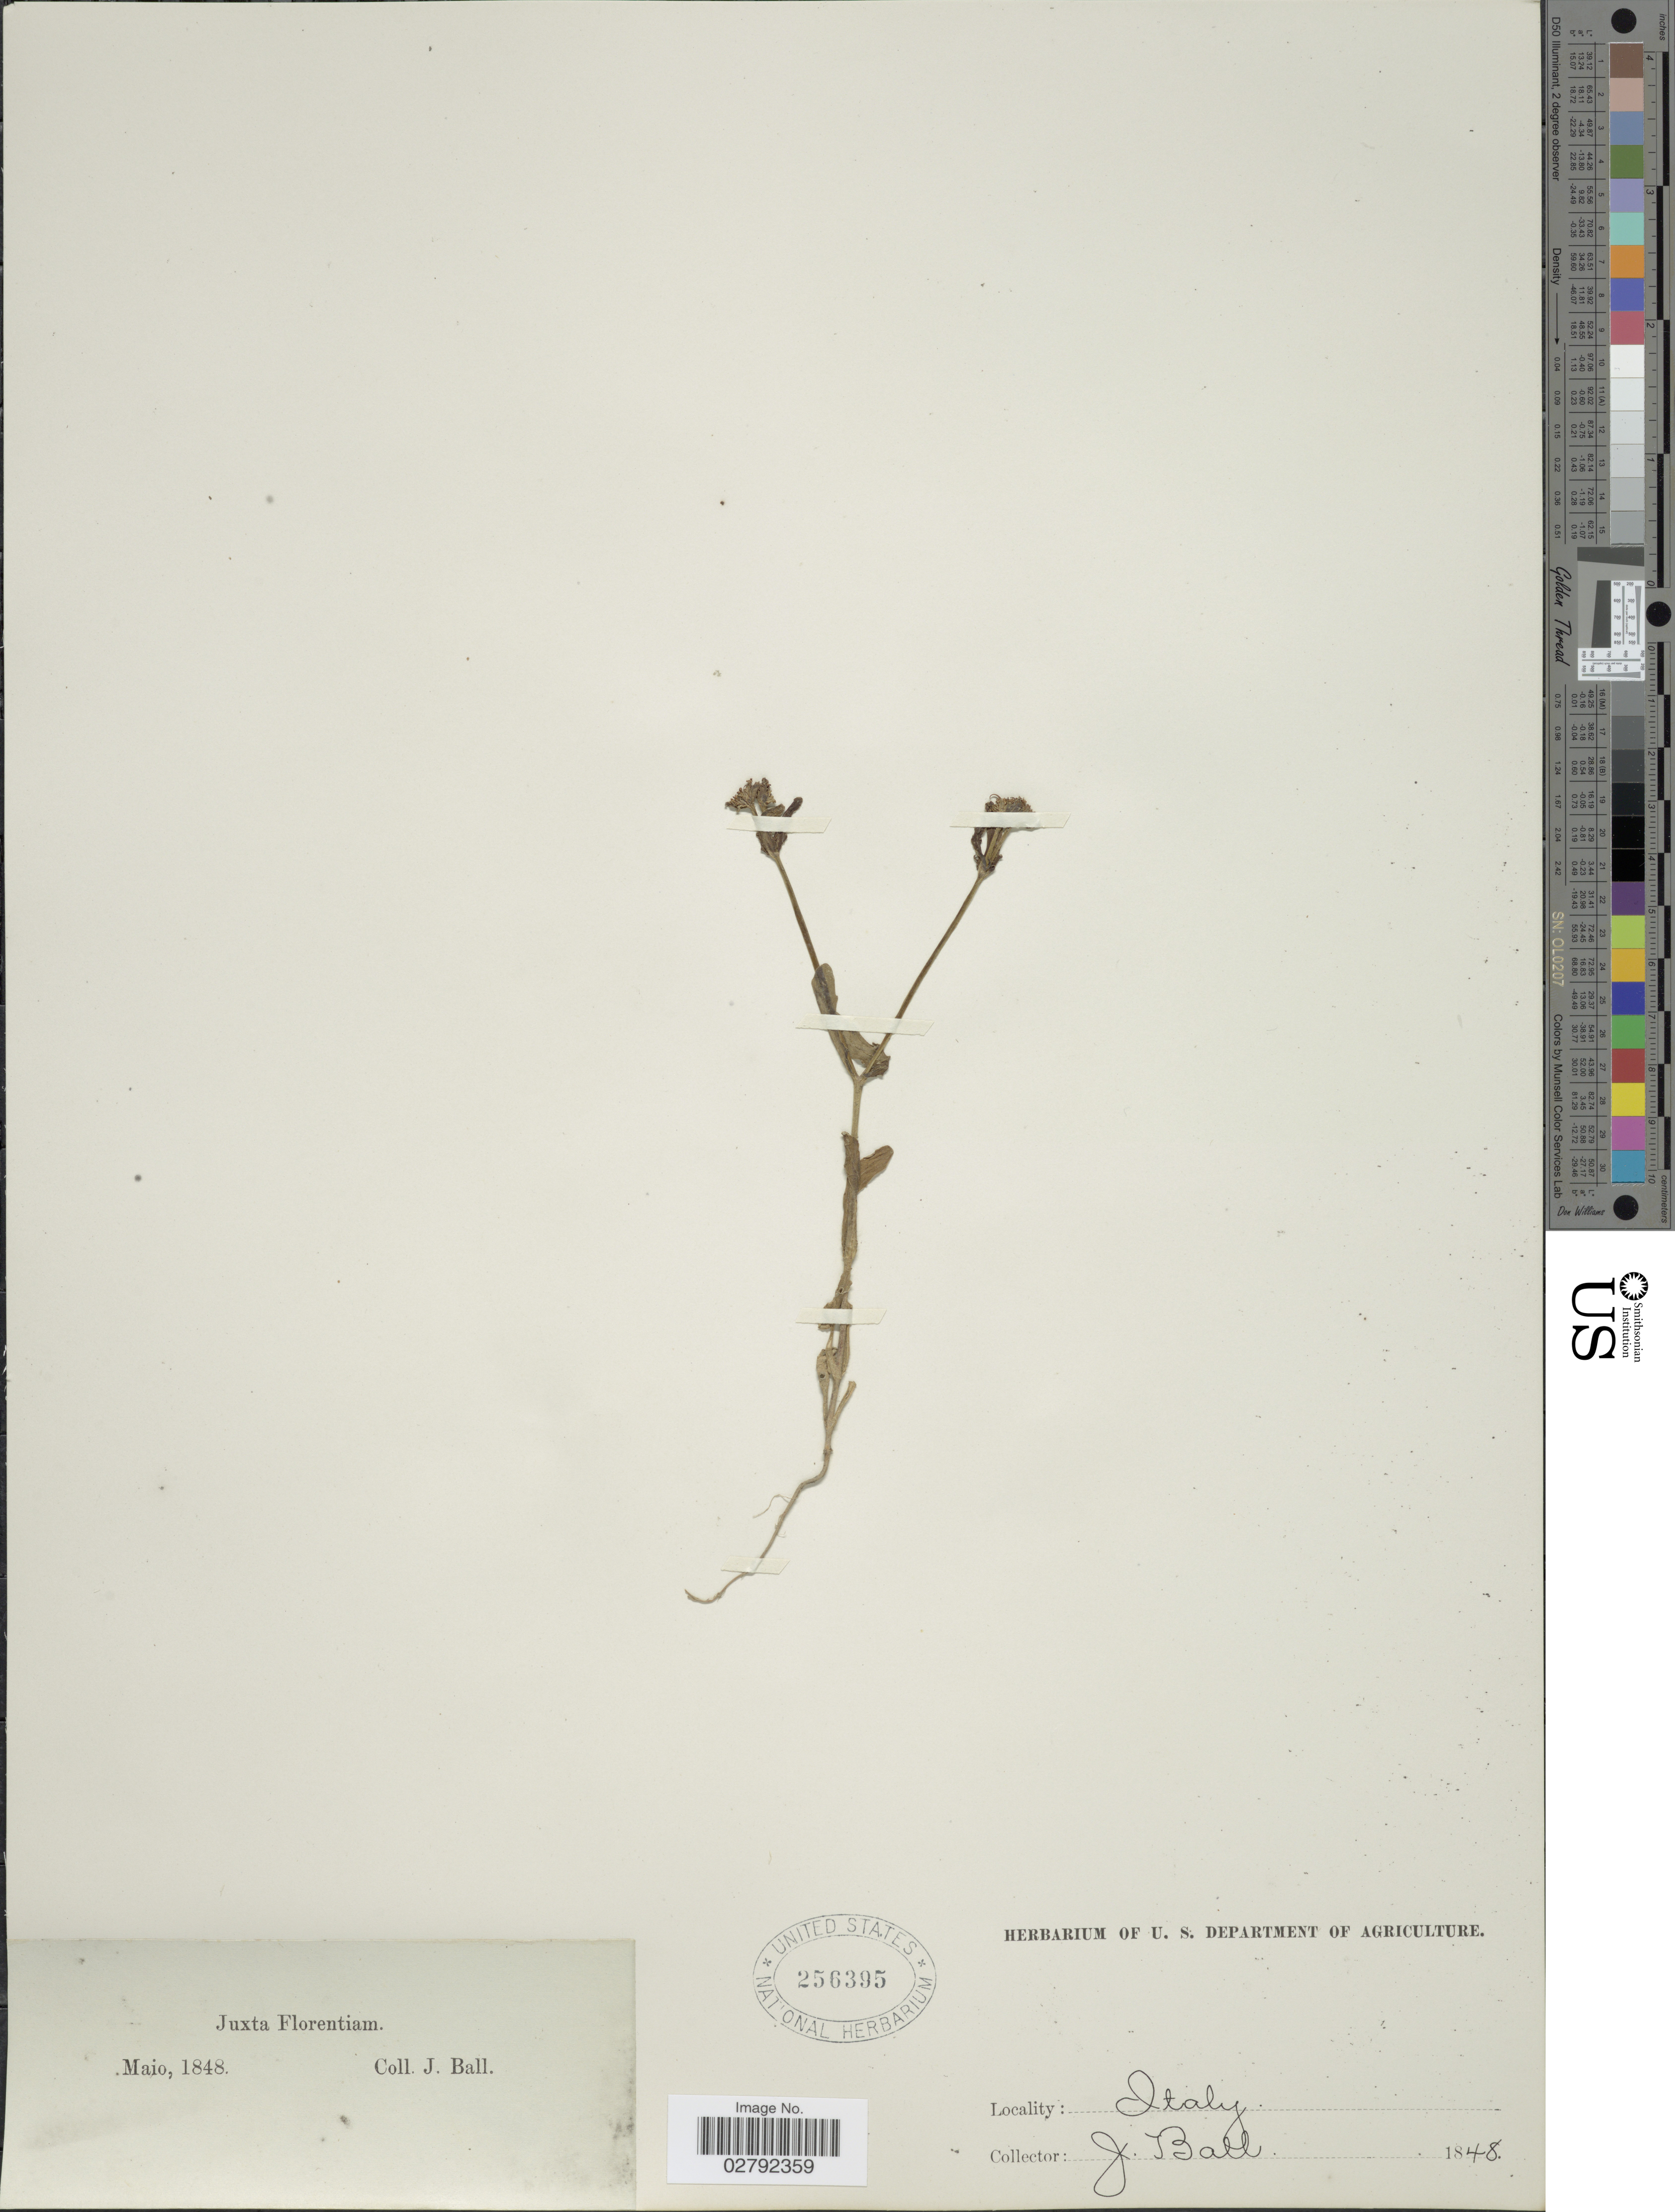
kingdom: Plantae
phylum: Tracheophyta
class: Magnoliopsida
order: Dipsacales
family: Caprifoliaceae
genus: Valerianella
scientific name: Valerianella sp.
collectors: J. Ball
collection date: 1848-05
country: Italy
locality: Juxta Florentiam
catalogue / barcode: US 256395